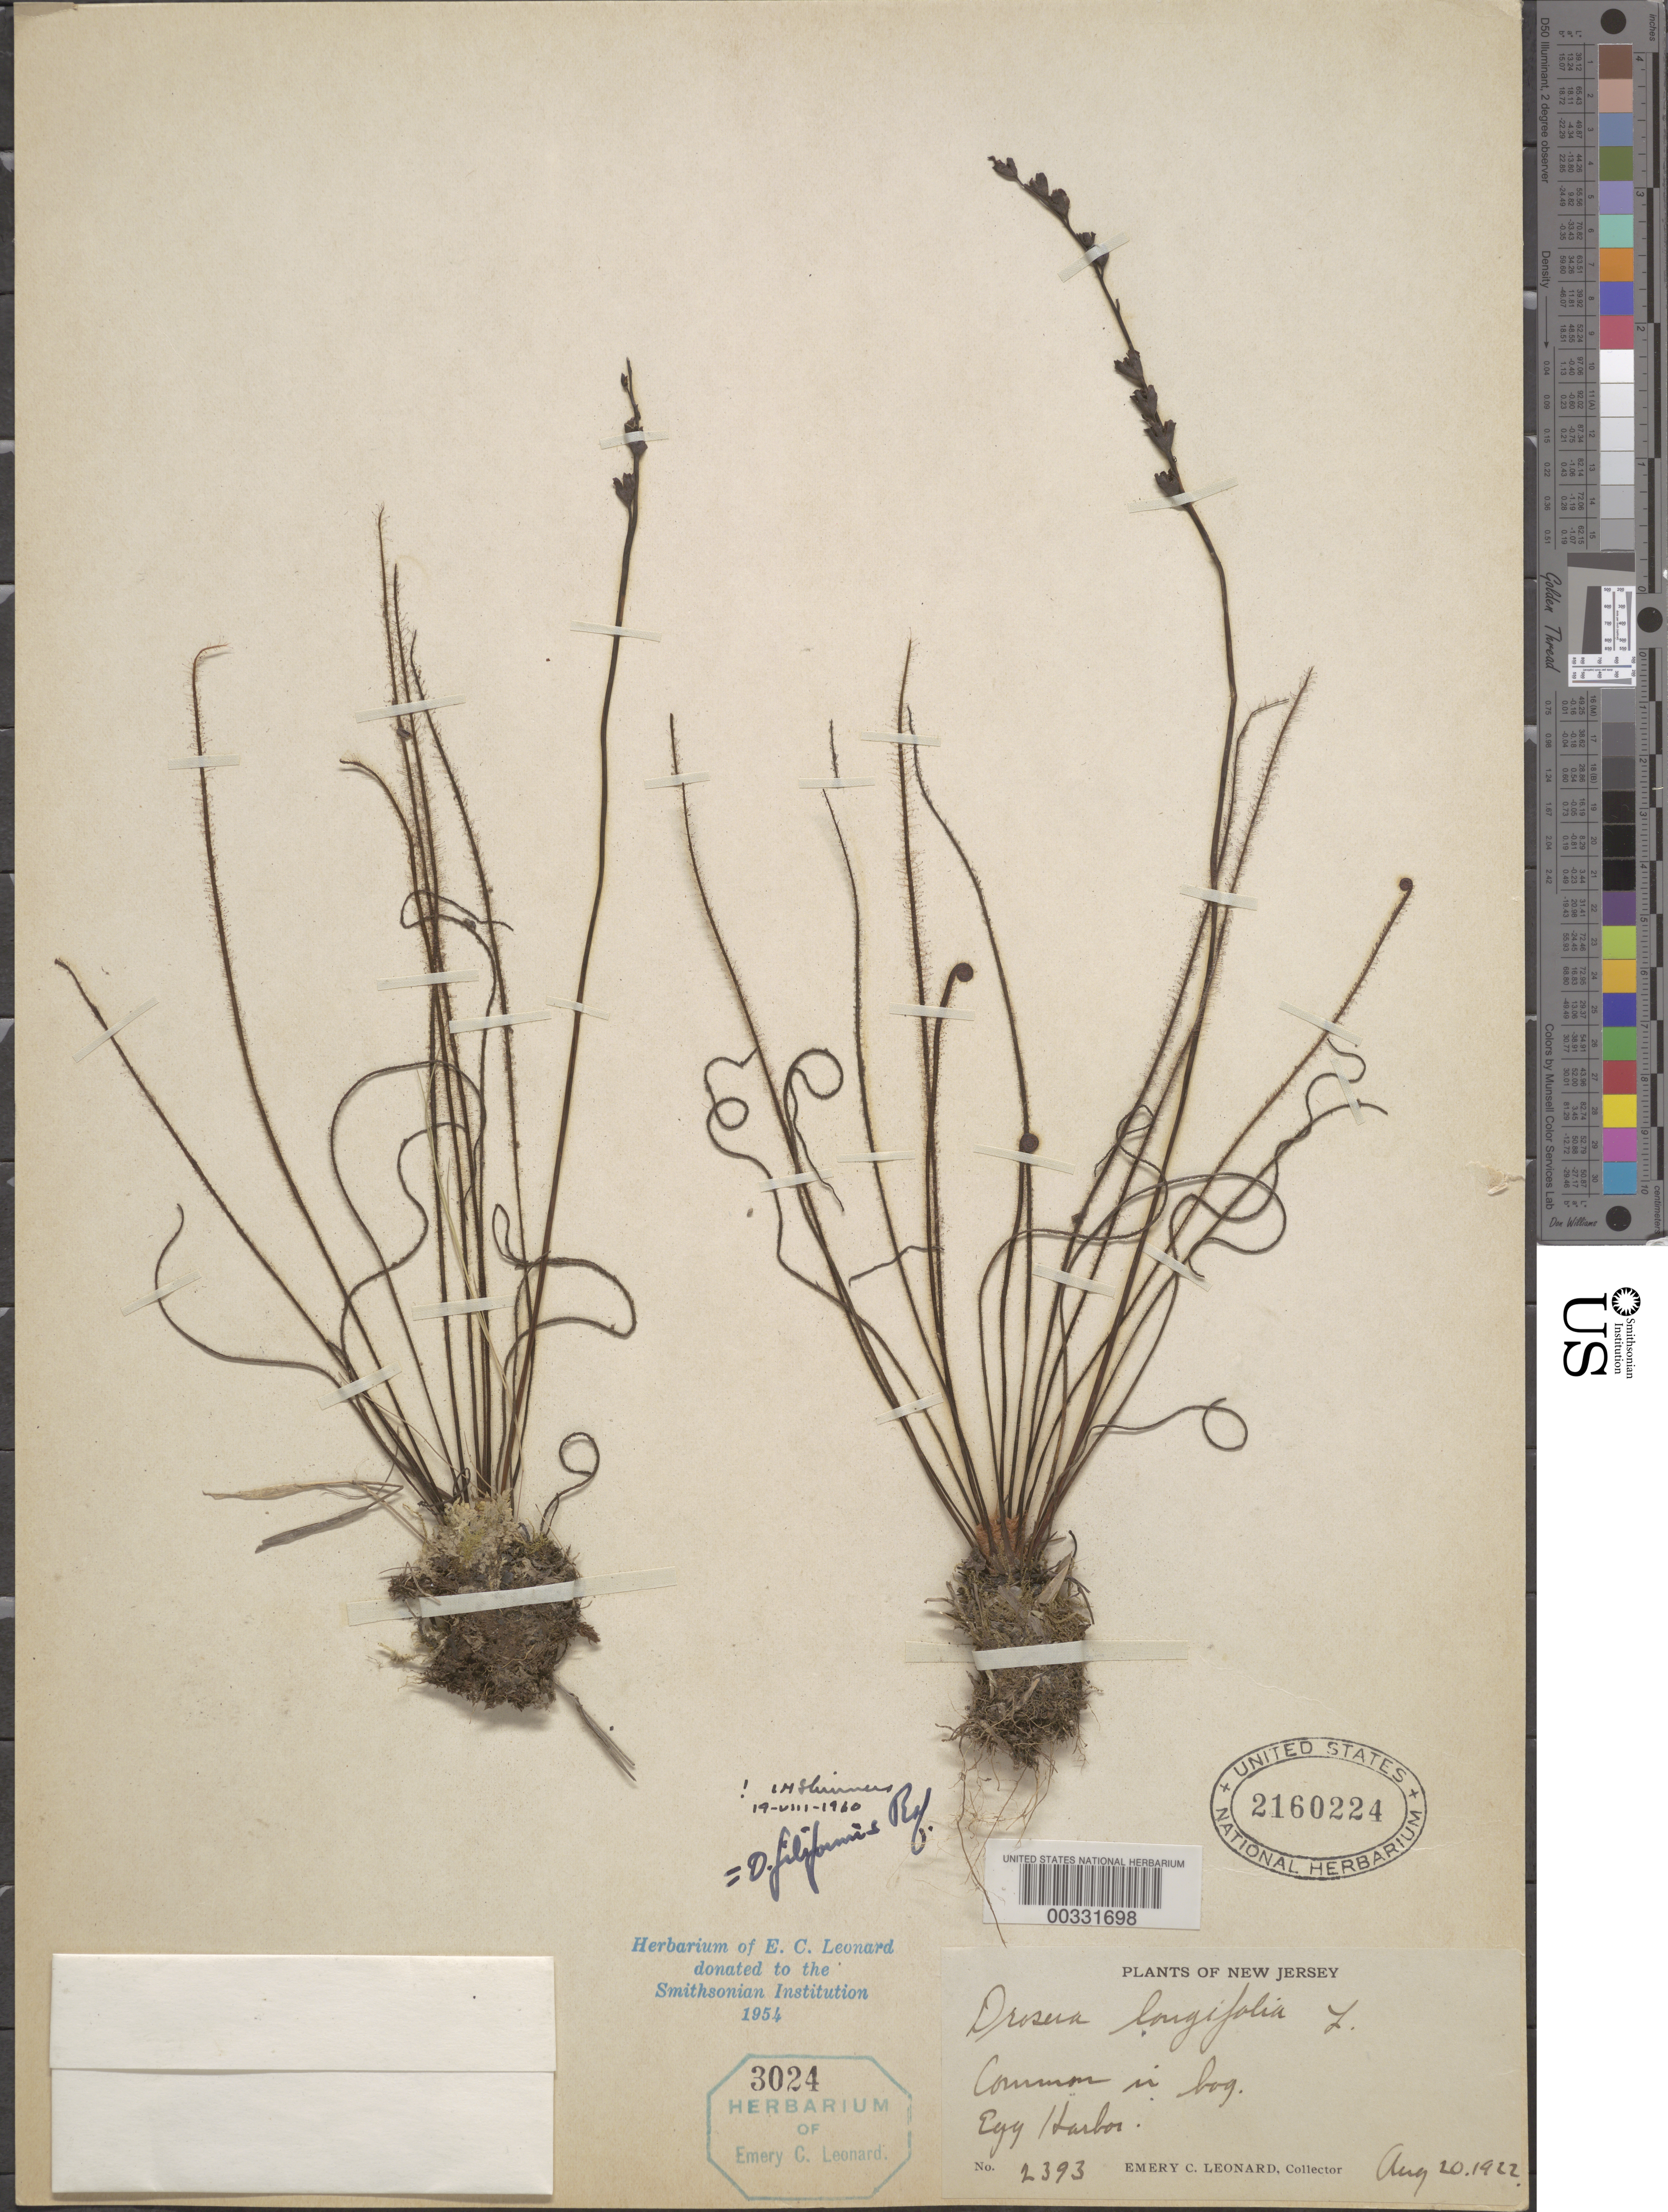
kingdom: Plantae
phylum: Tracheophyta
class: Magnoliopsida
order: Caryophyllales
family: Droseraceae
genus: Drosera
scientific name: Drosera filiformis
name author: Raf.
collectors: E. C. Leonard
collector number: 2393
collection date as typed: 20 Aug 1922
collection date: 1922-08-20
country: United States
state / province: New Jersey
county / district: Atlantic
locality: Egg harbor city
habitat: In bog.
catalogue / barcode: US 2160224